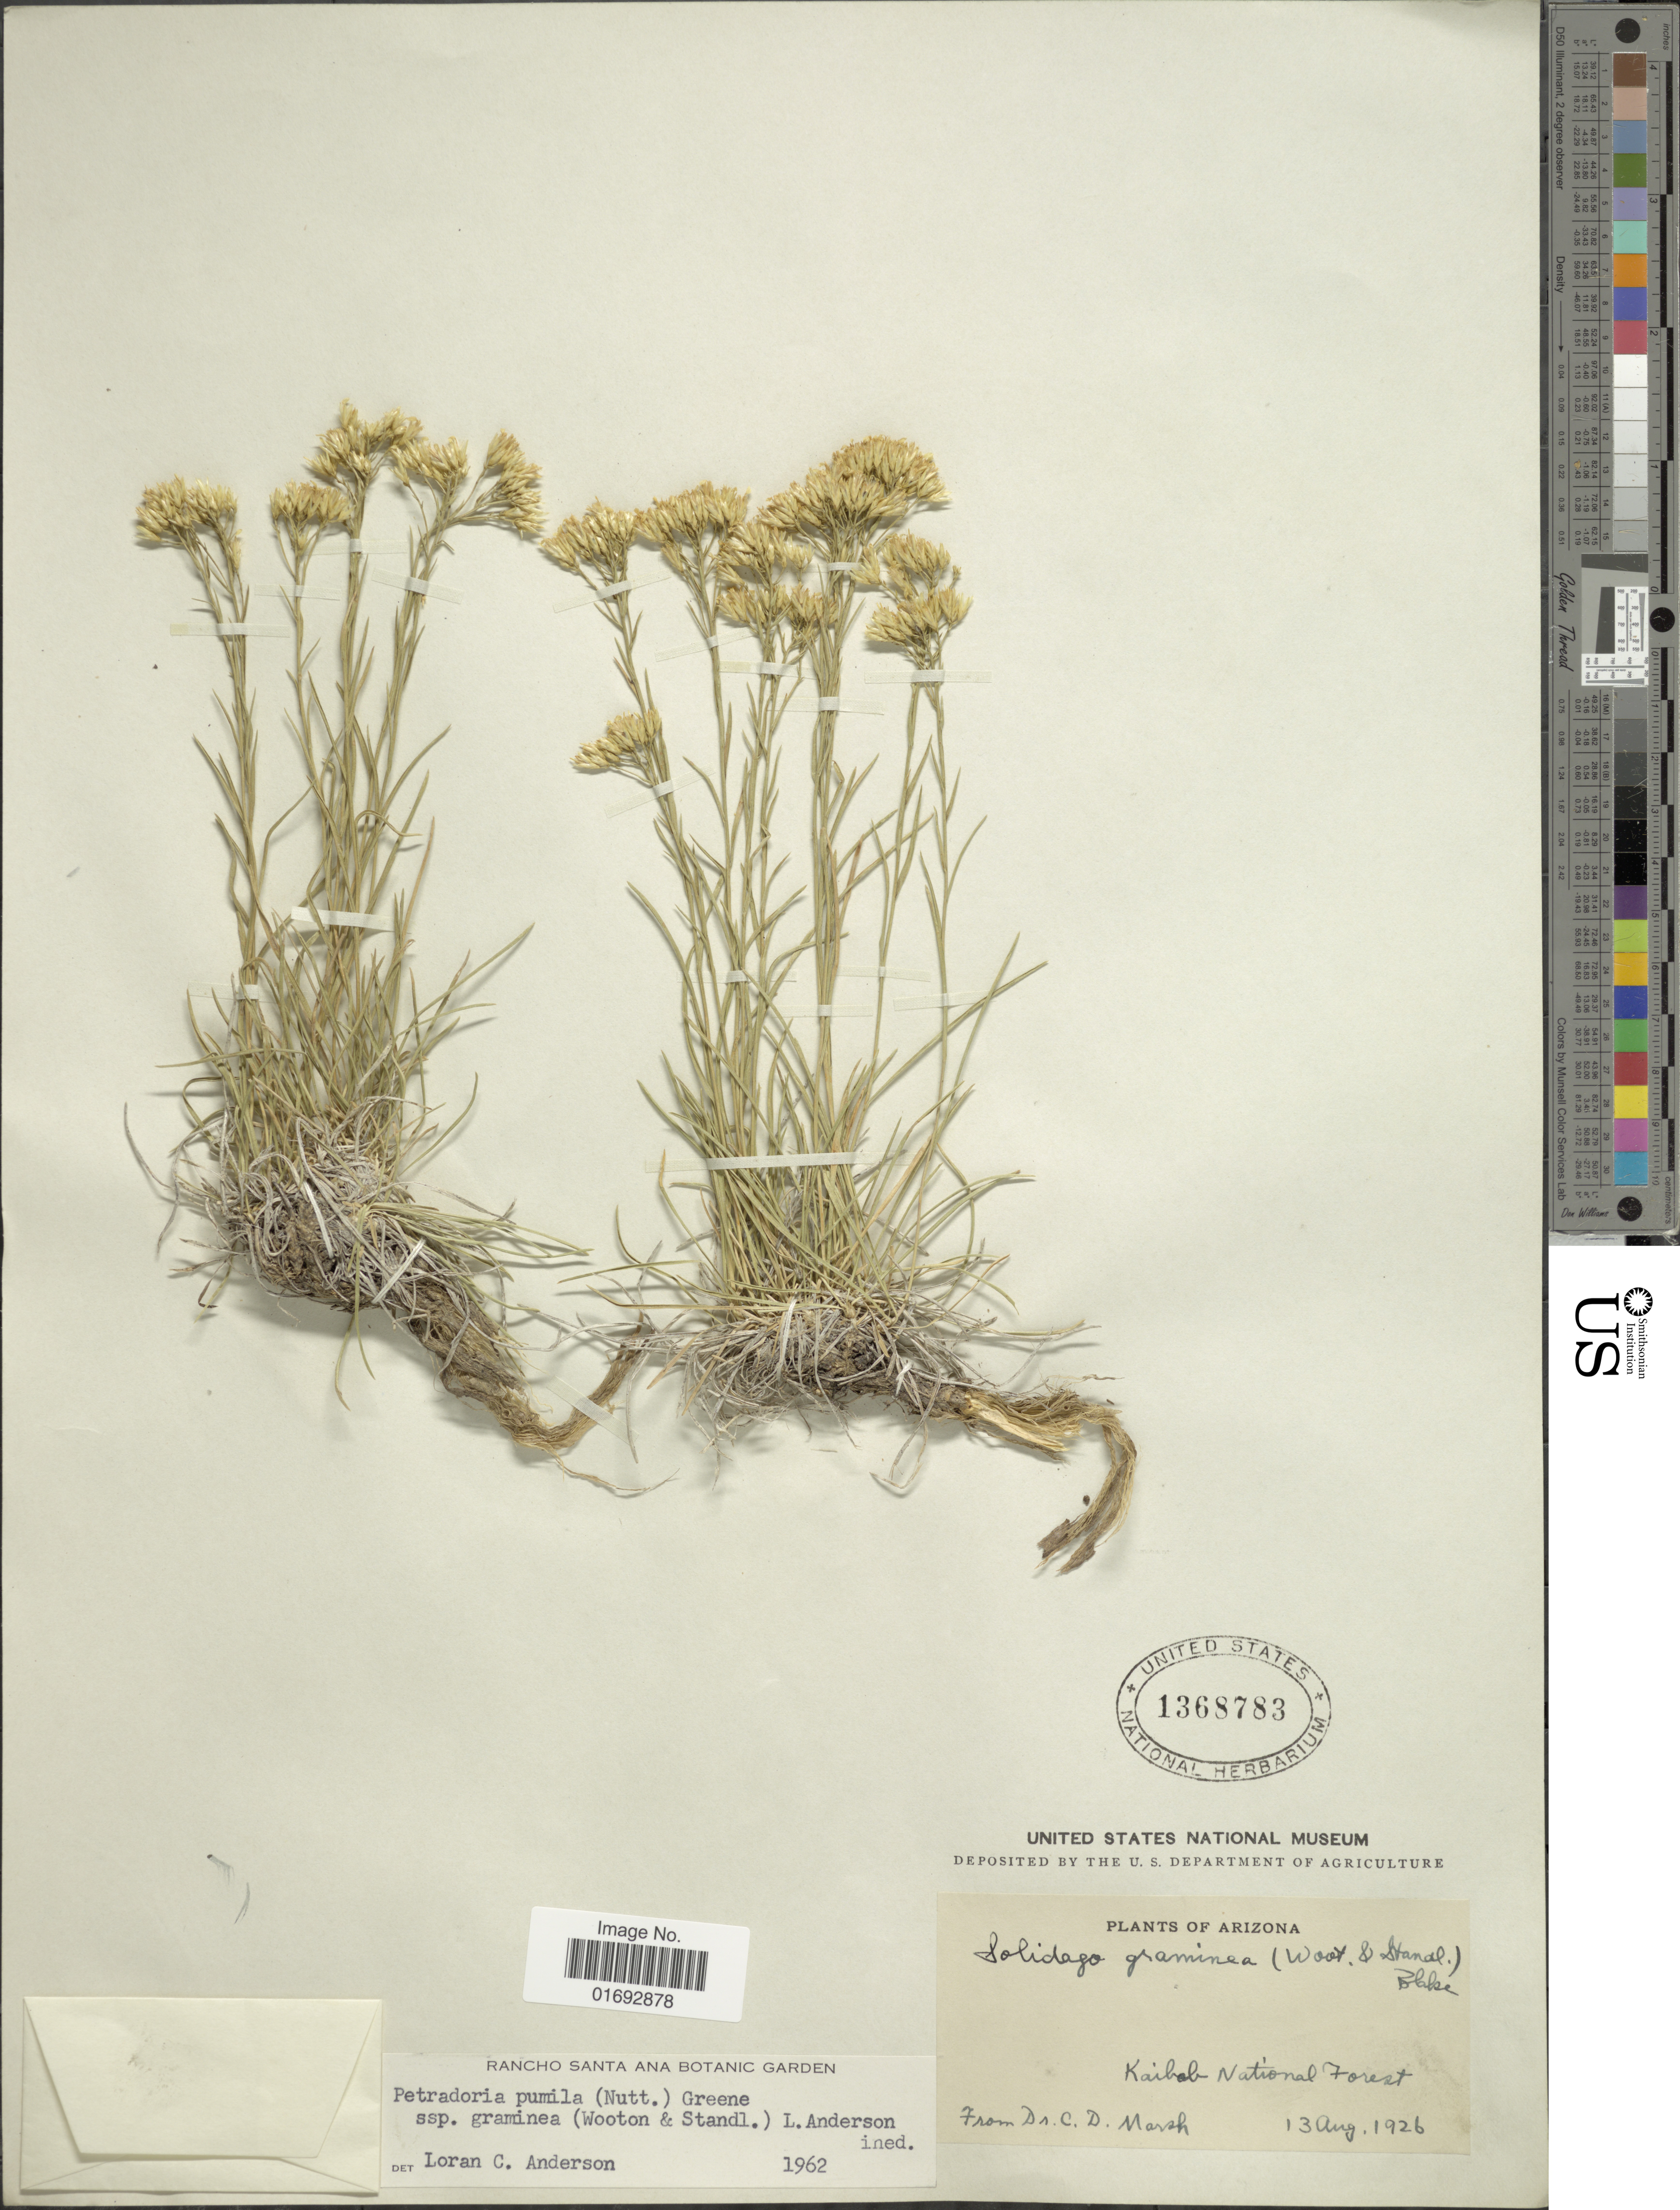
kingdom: Plantae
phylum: Tracheophyta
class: Magnoliopsida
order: Asterales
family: Asteraceae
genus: Petradoria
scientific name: Petradoria pumila subsp. graminea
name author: (Wooton & Standl.) S.L. Welsh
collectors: C. D. Marsh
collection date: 1926-08-13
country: United States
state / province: Arizona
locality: Kaibab National Forest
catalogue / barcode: US 1368783